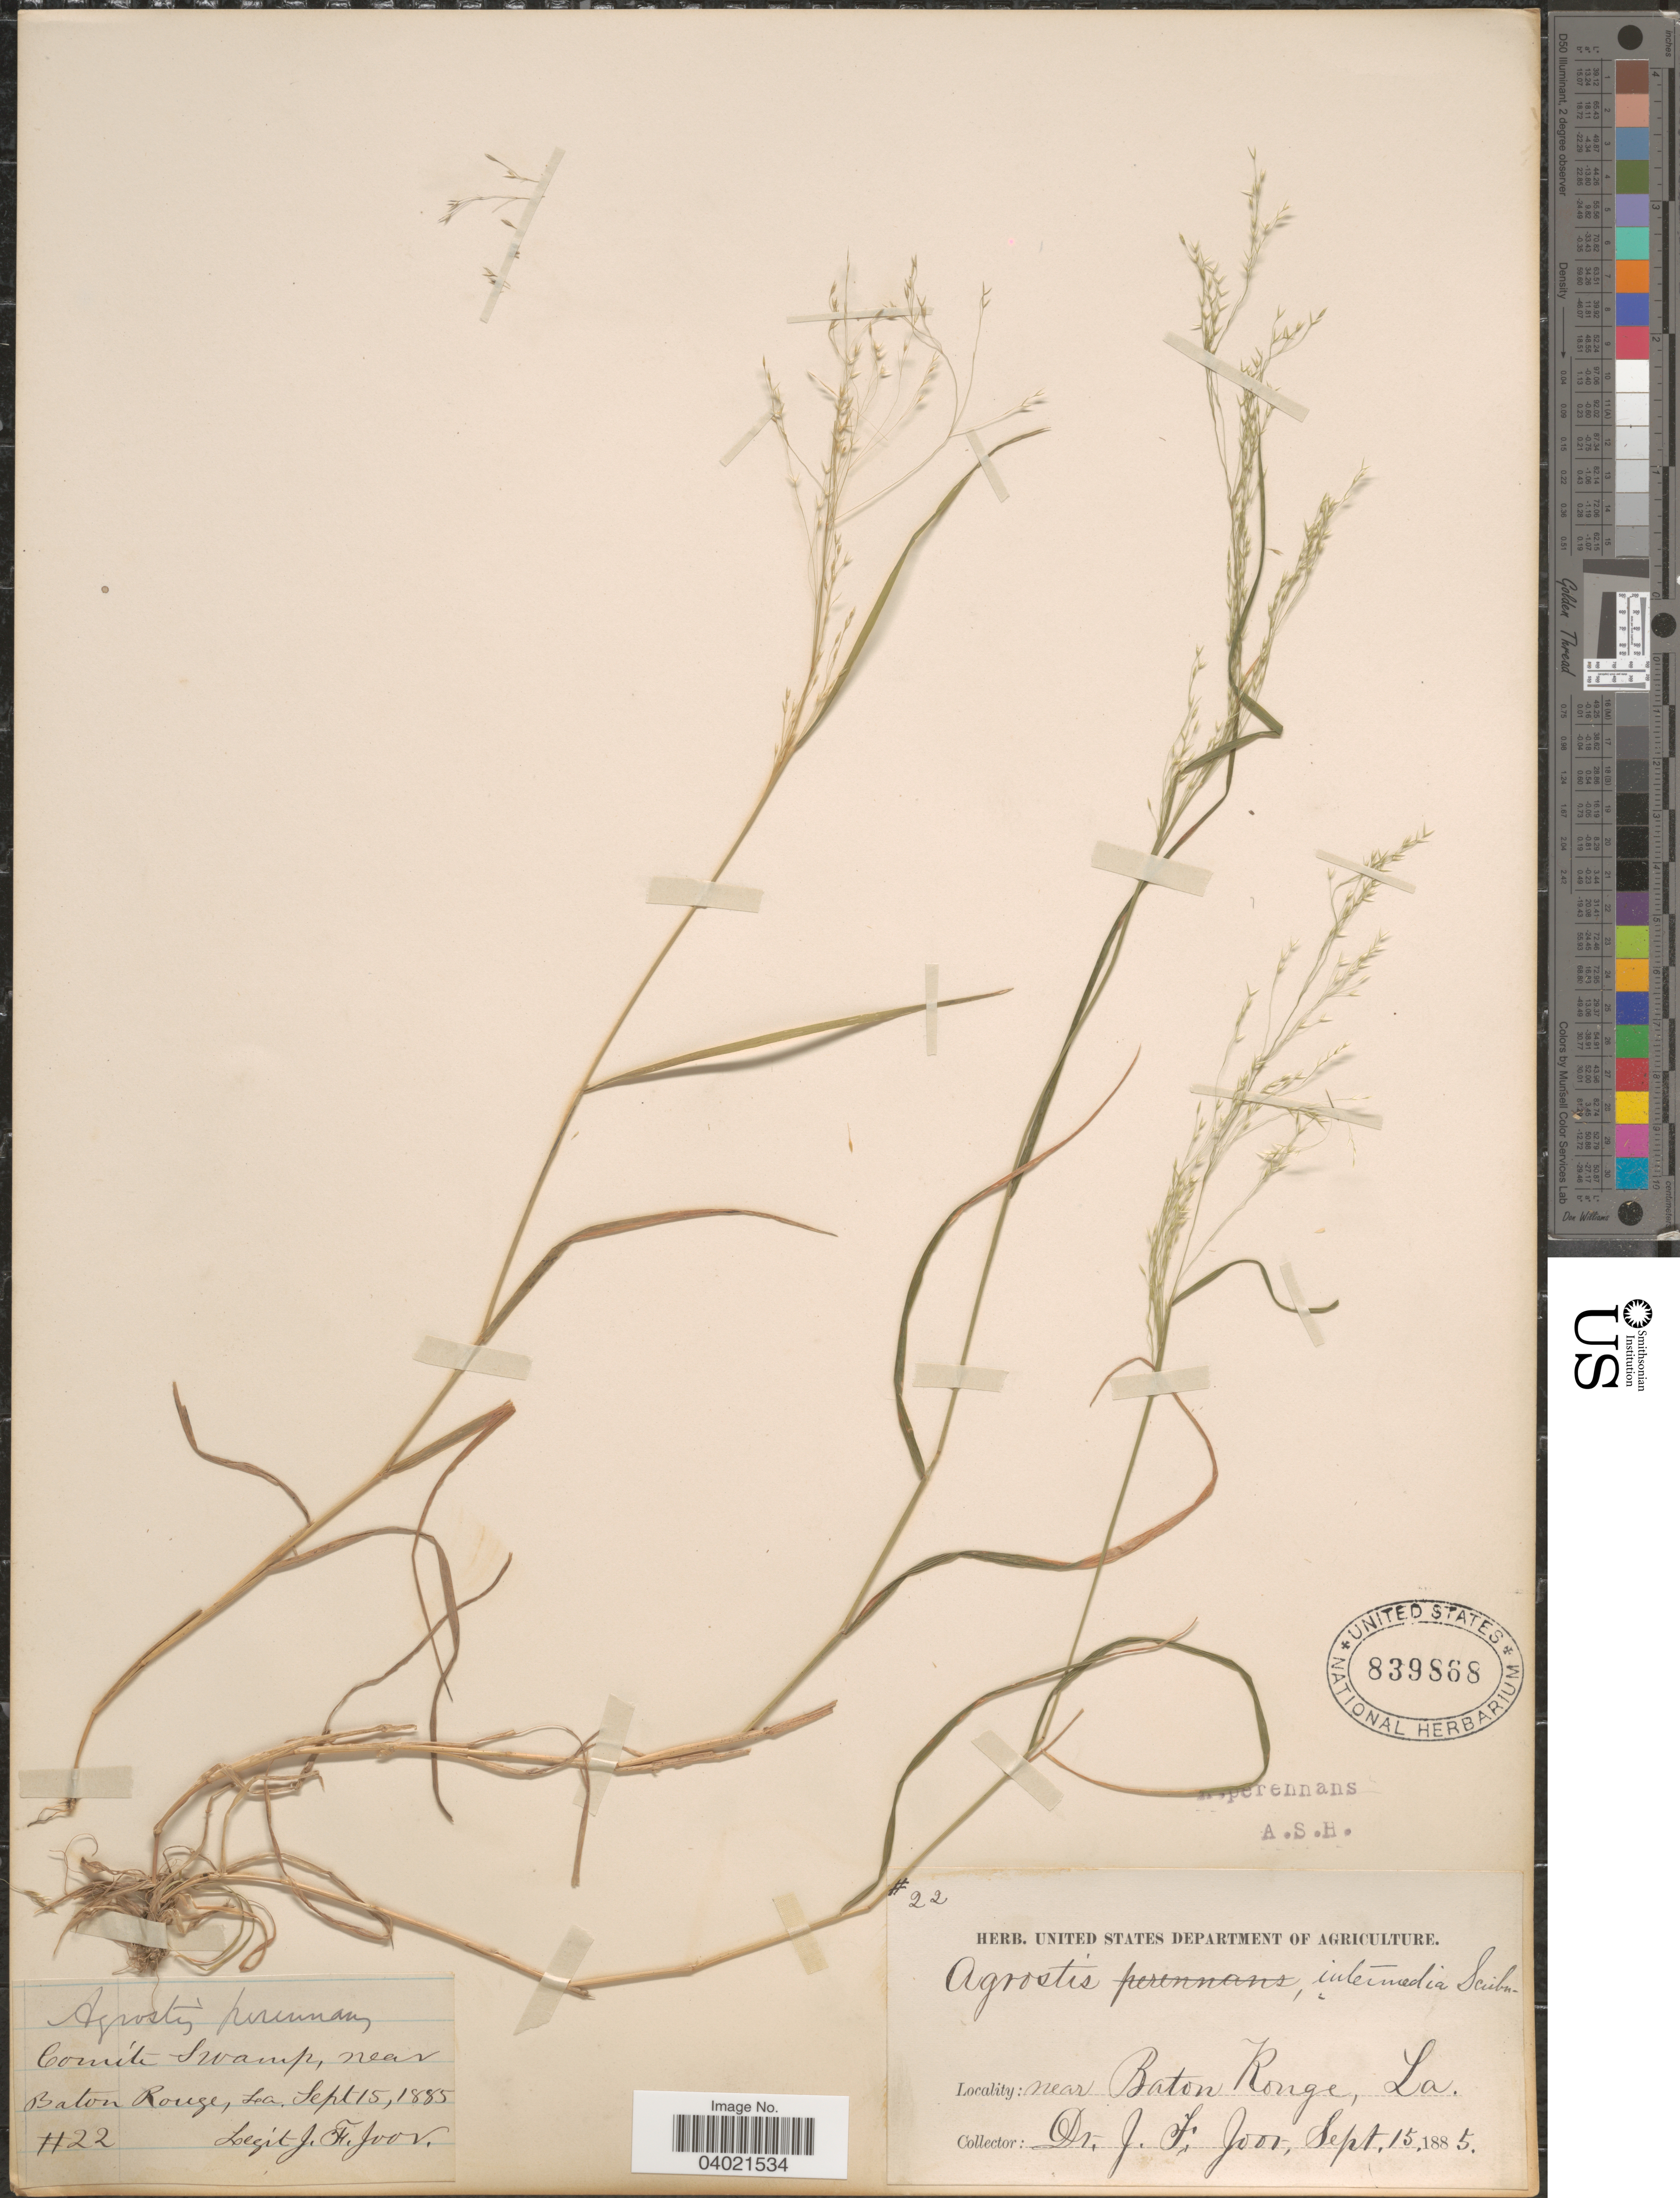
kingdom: Plantae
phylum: Tracheophyta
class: Liliopsida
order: Poales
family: Poaceae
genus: Agrostis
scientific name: Agrostis perennans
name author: (Walter) Tuck.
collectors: J. F. Joor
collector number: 22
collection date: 1885-09-15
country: United States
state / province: Louisiana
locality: Comite Swamp, near Baton Rouge.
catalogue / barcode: US 839868